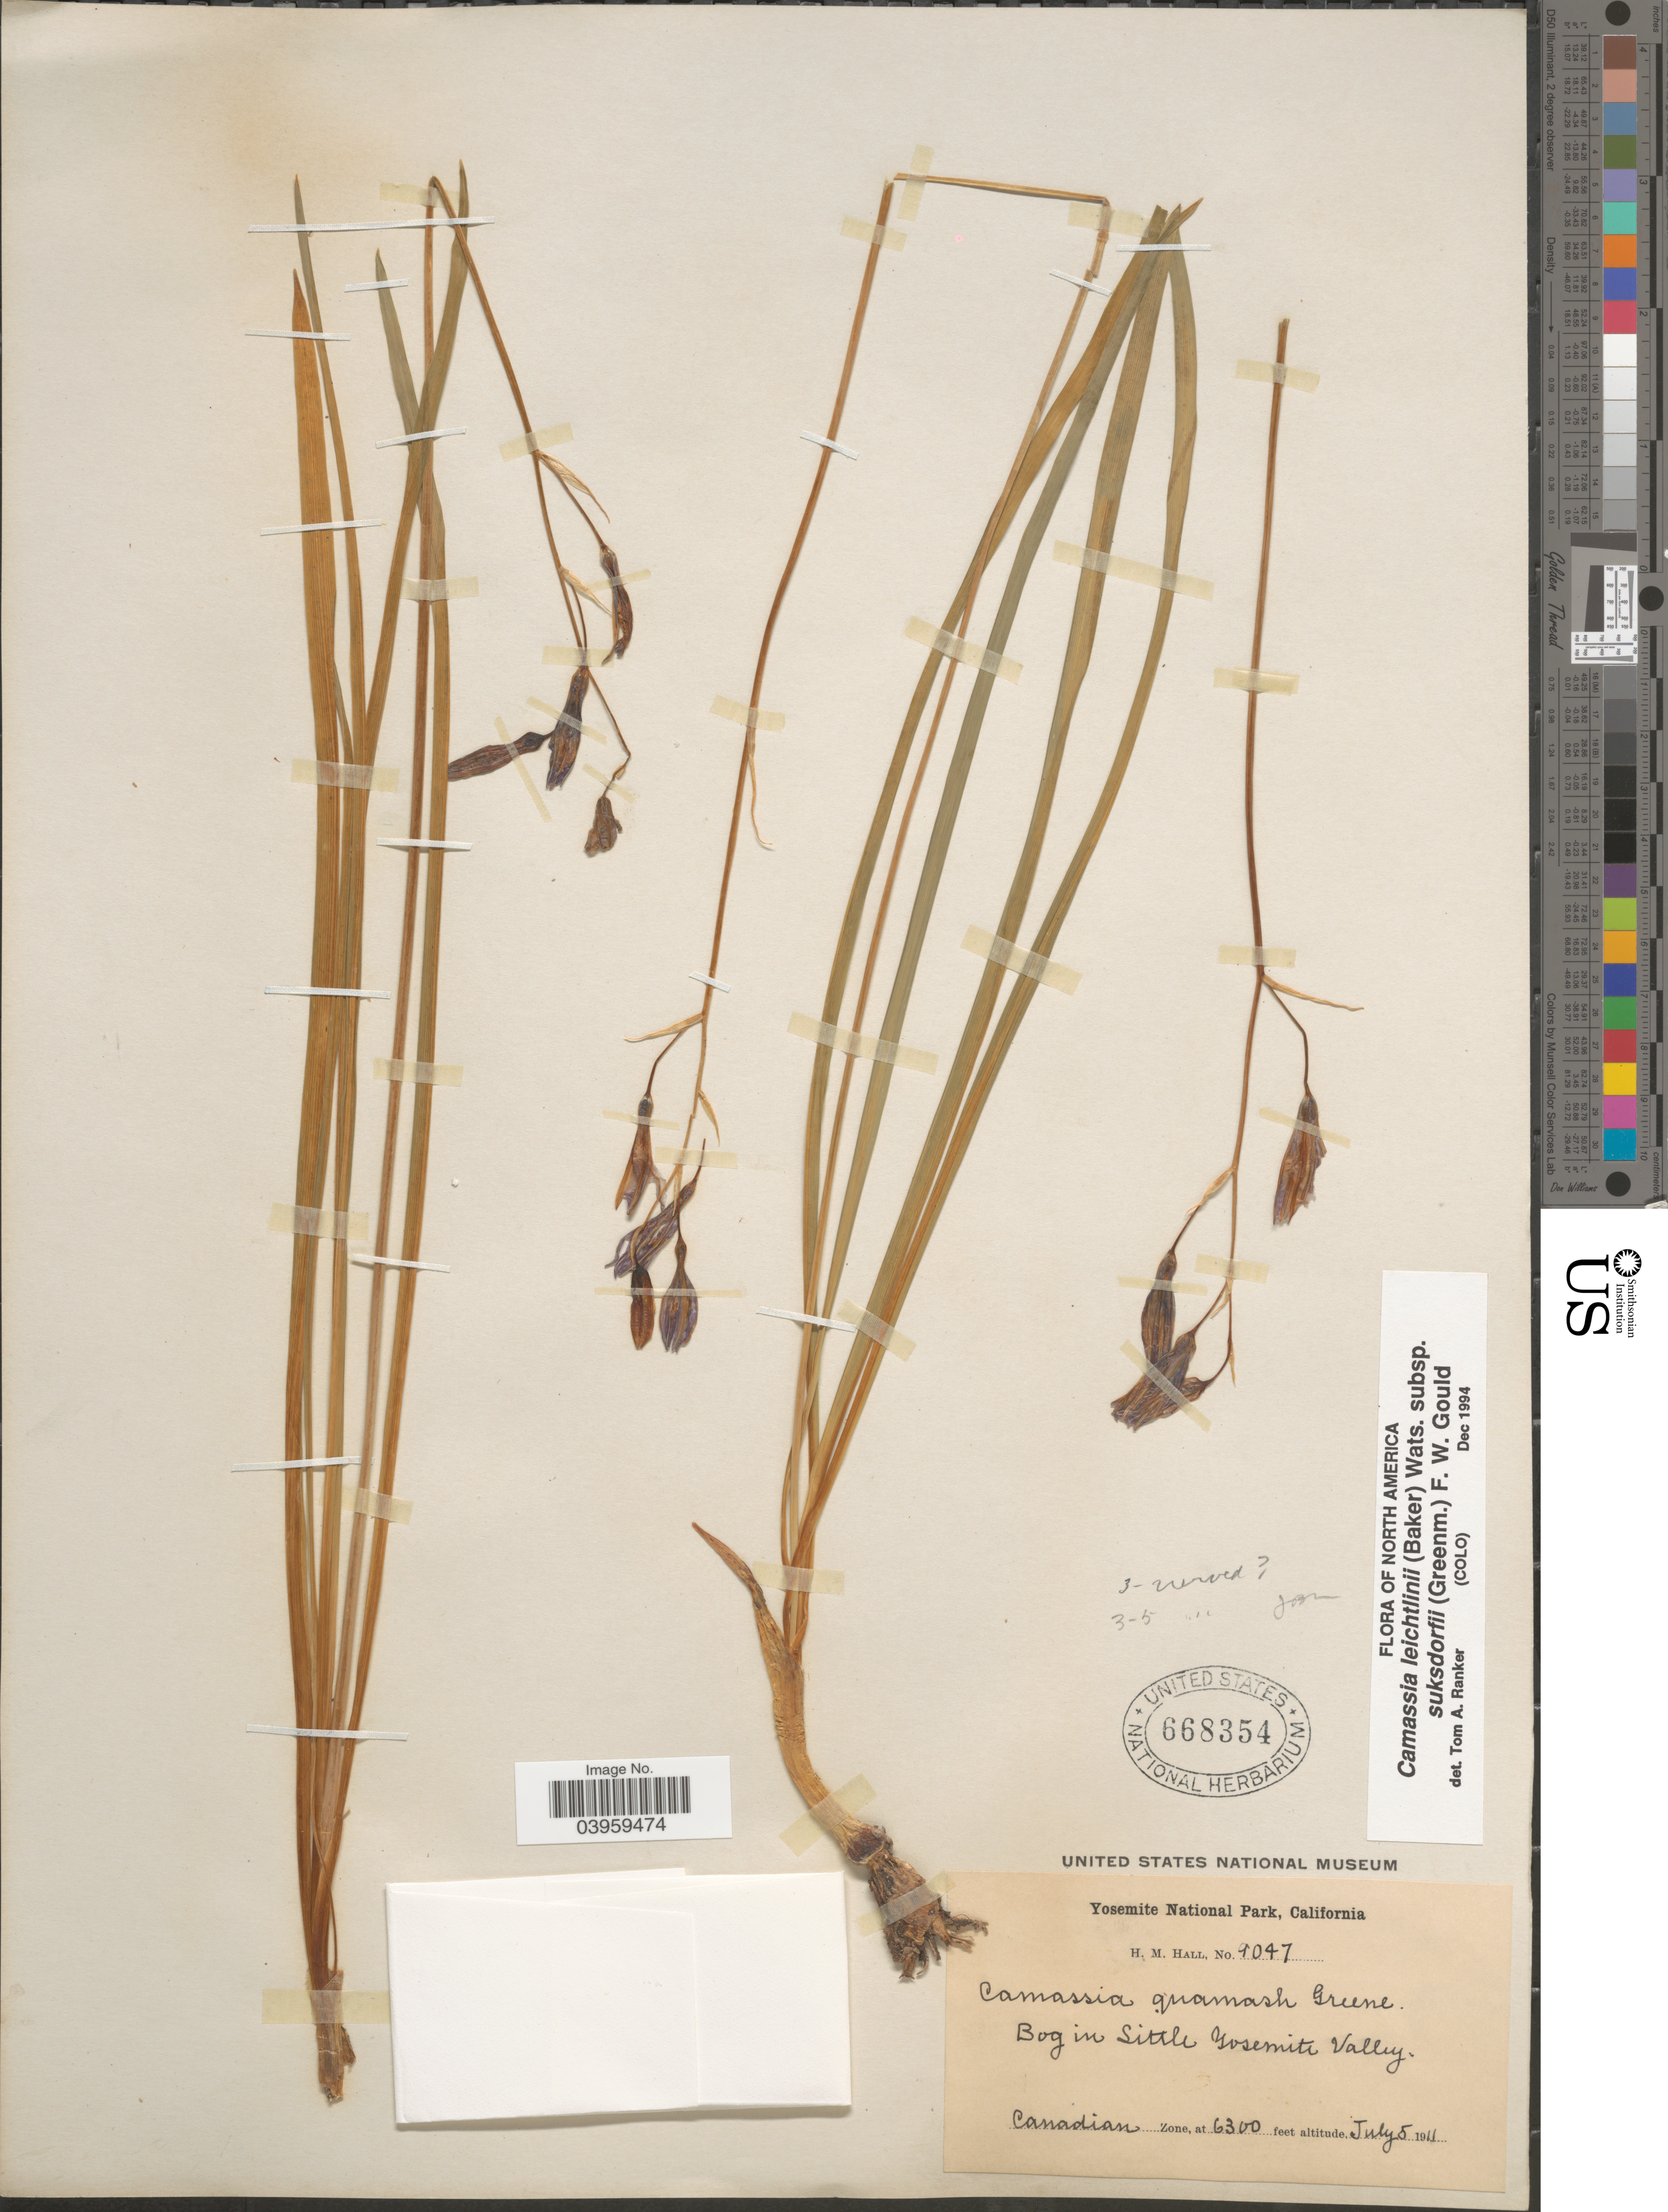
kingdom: Plantae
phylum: Tracheophyta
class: Liliopsida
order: Asparagales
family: Asparagaceae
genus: Camassia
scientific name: Camassia leichtlinii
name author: (Baker) S. Watson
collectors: H. M. Hall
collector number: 9047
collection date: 1911-07-05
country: United States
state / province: California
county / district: Mariposa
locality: Yosemite National Park. Bog in Little Yosemite Valley. Canadian Zone.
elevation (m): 1920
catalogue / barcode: US 668354